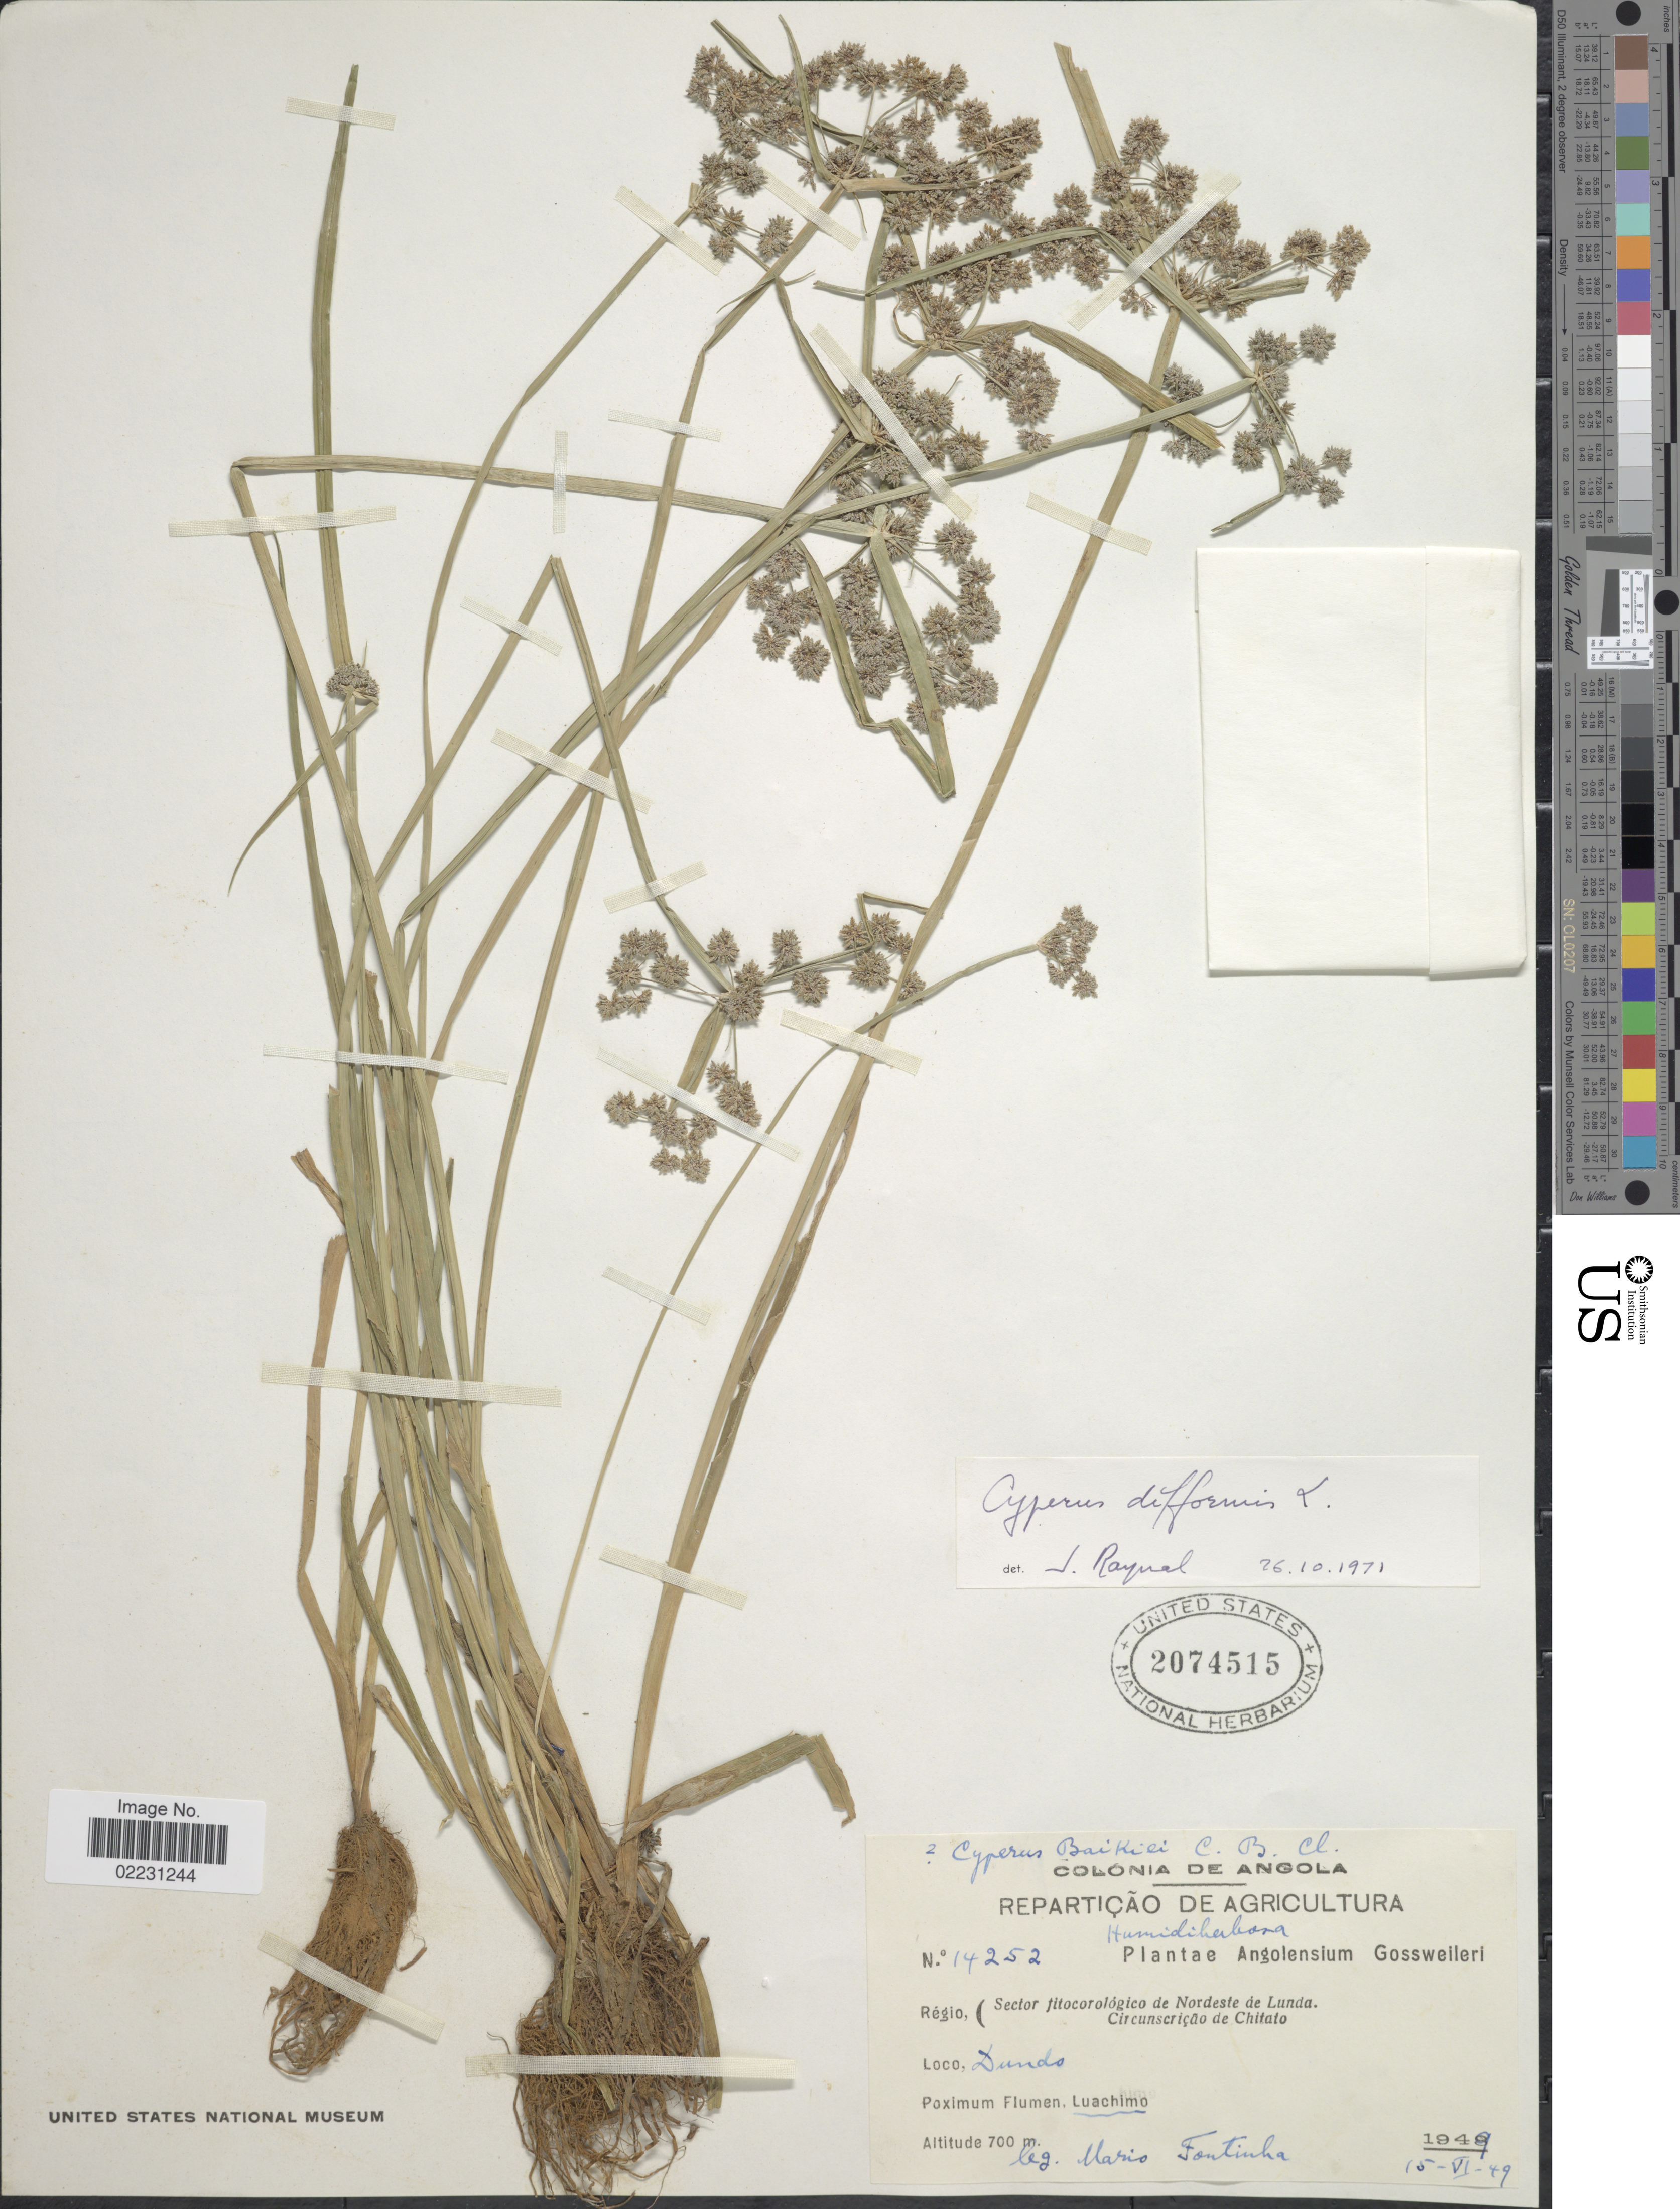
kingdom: Plantae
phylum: Tracheophyta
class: Liliopsida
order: Poales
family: Cyperaceae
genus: Cyperus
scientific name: Cyperus difformis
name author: L.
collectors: M. Fontinha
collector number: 14252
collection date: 1949-06-15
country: Angola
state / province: Lunda Norte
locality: Colonia de Angola. Angolensium. Regio, Sector fitocorologico de Nordeste de Lunda. Circunscricao de Chitato. Dunds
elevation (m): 700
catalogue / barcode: US 2074515